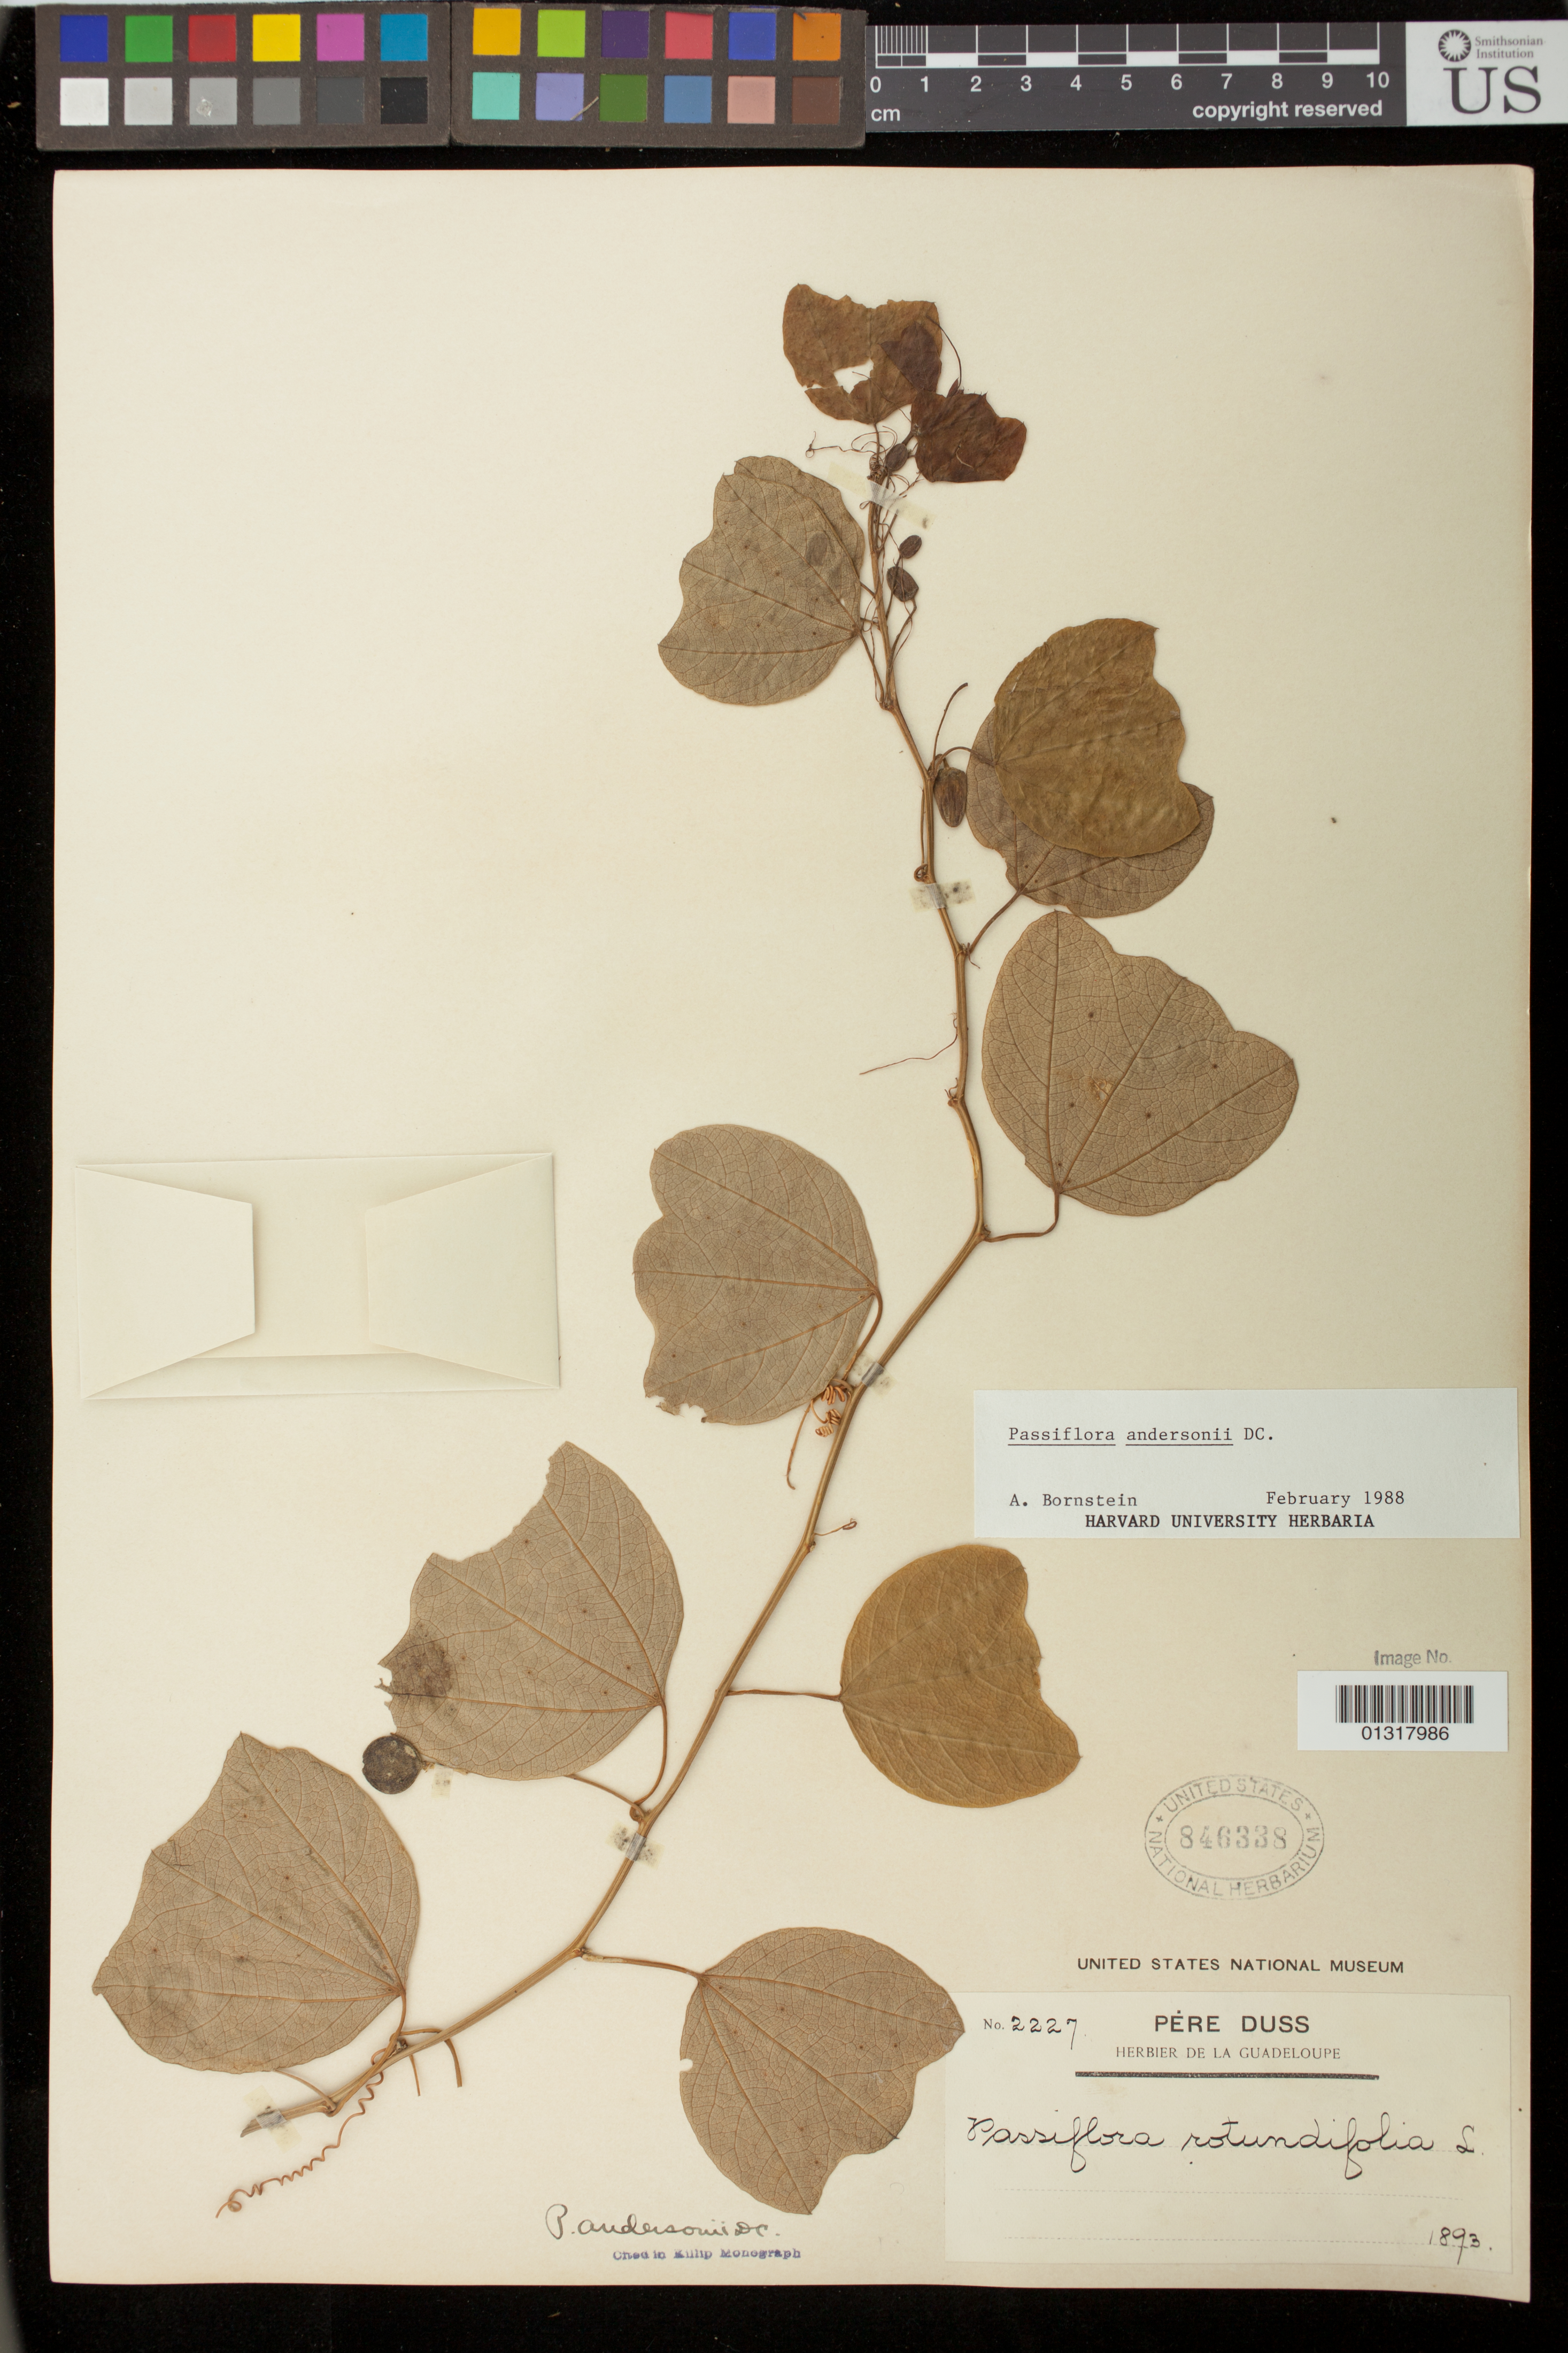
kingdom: Plantae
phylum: Tracheophyta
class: Magnoliopsida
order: Malpighiales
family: Passifloraceae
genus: Passiflora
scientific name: Passiflora andersonii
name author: DC.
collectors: Père Duss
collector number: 2227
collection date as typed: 1893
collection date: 1893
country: Guadeloupe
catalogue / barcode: US 846338